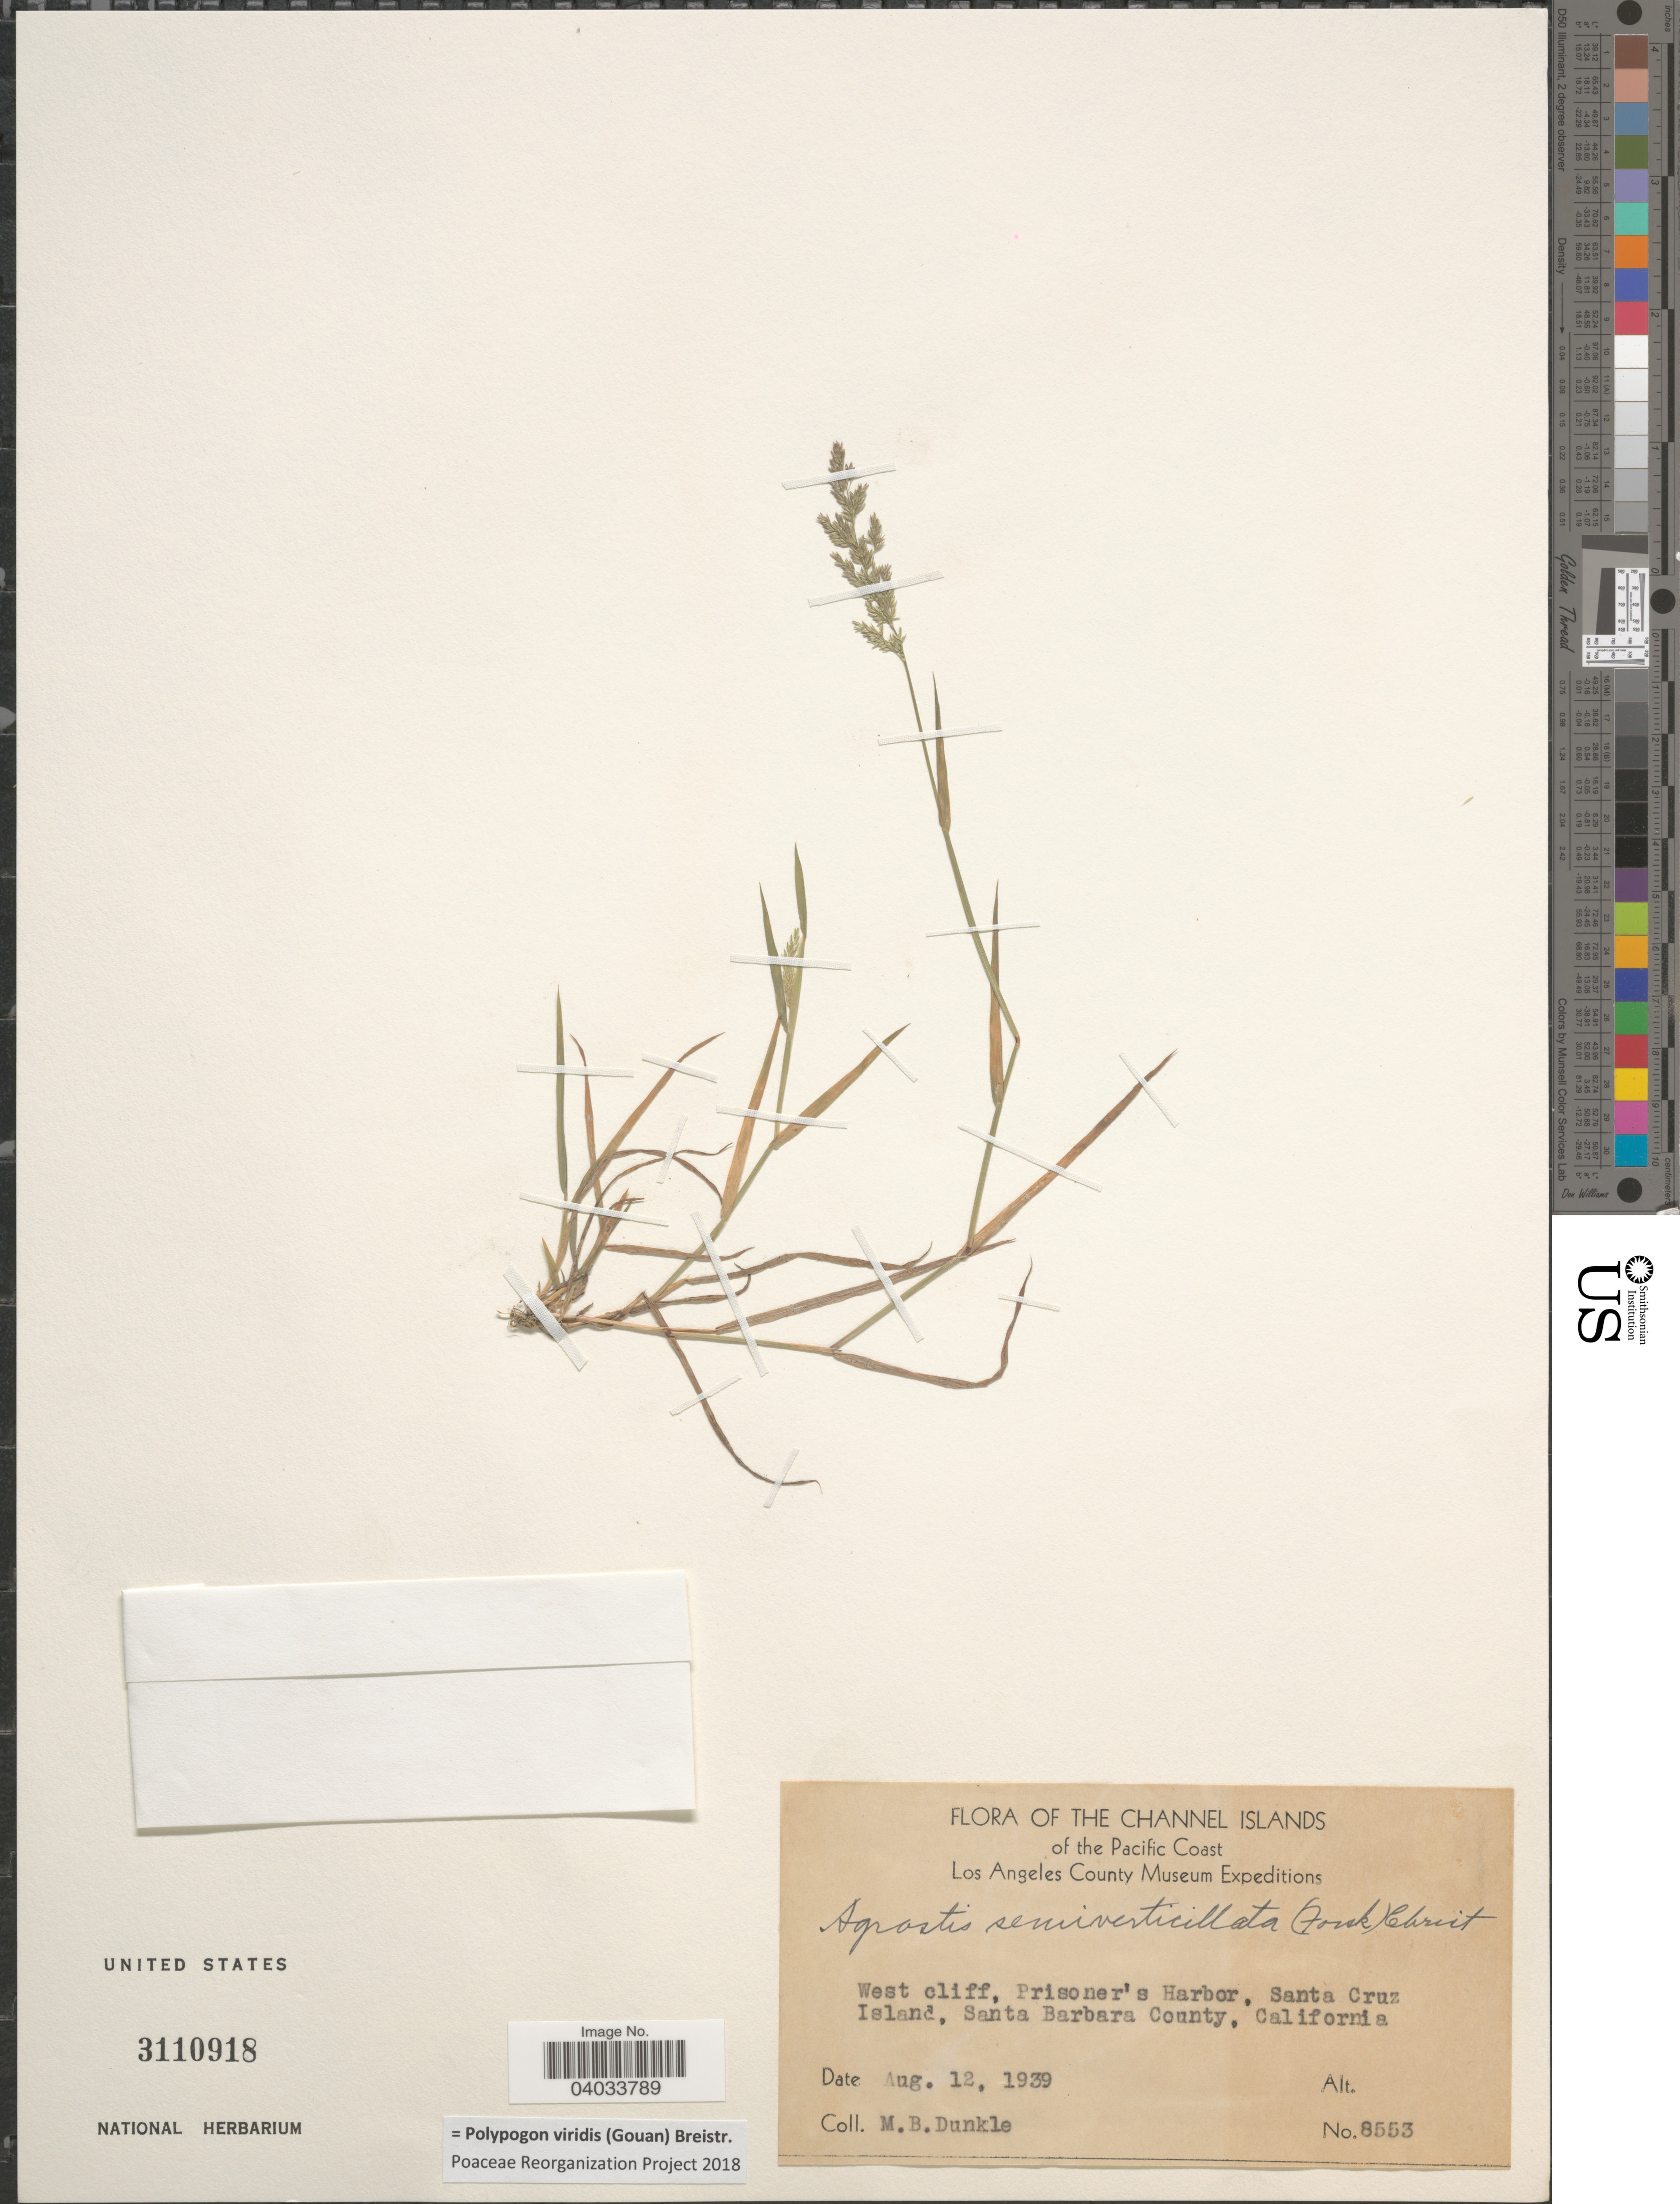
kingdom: Plantae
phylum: Tracheophyta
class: Liliopsida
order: Poales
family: Poaceae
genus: Polypogon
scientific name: Polypogon viridis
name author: (Gouan) Breistroffer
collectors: M. Dunkle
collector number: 8553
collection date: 1939-08-12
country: United States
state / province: California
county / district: Santa Barbara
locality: Channel Islands of the Pacific Coast. West cliff, Prisoner's Harbor, Santa Cruz Island, Santa Barbara County.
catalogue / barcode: US 3110918